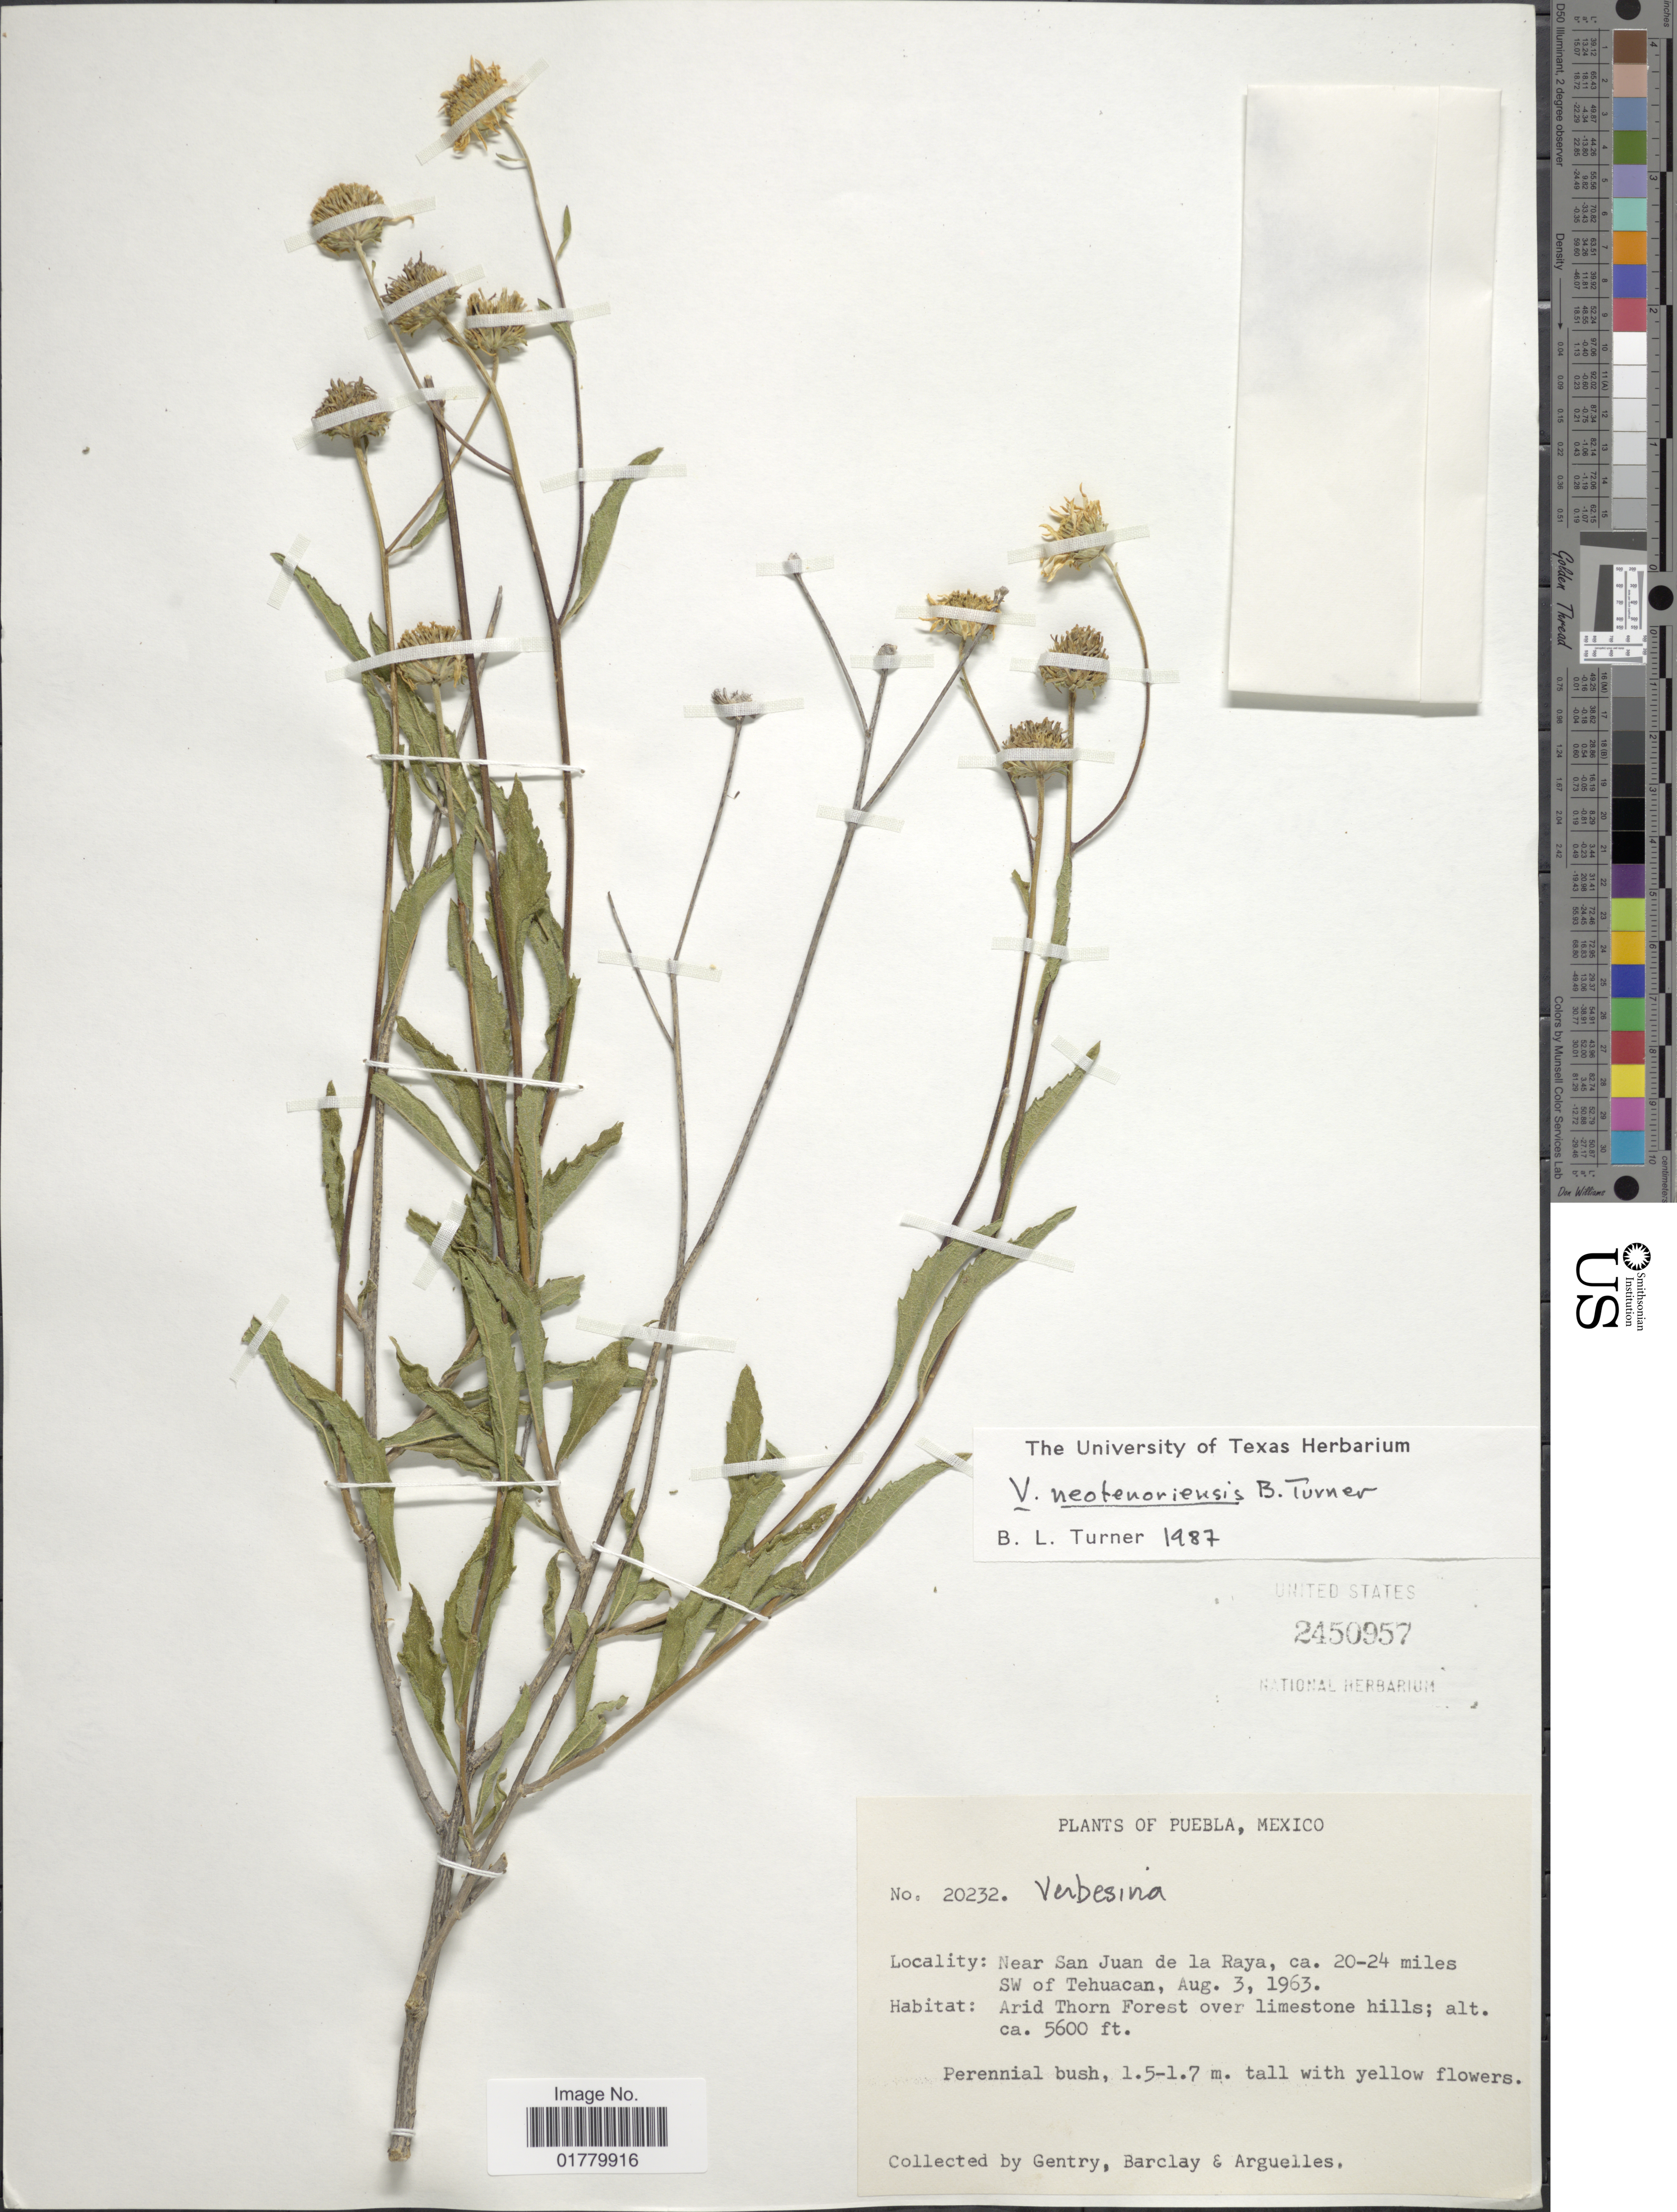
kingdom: Plantae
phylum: Tracheophyta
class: Magnoliopsida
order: Asterales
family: Asteraceae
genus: Verbesina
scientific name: Verbesina neotenoriensis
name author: B.L. Turner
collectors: Gentry, --, -- Barclay & Arguelles, --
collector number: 20232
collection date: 1963-08-03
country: Mexico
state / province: Puebla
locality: Near San Juan de la Raya, ca. 20-24 miles SW of Tehuacan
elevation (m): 1707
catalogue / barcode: US 2450957